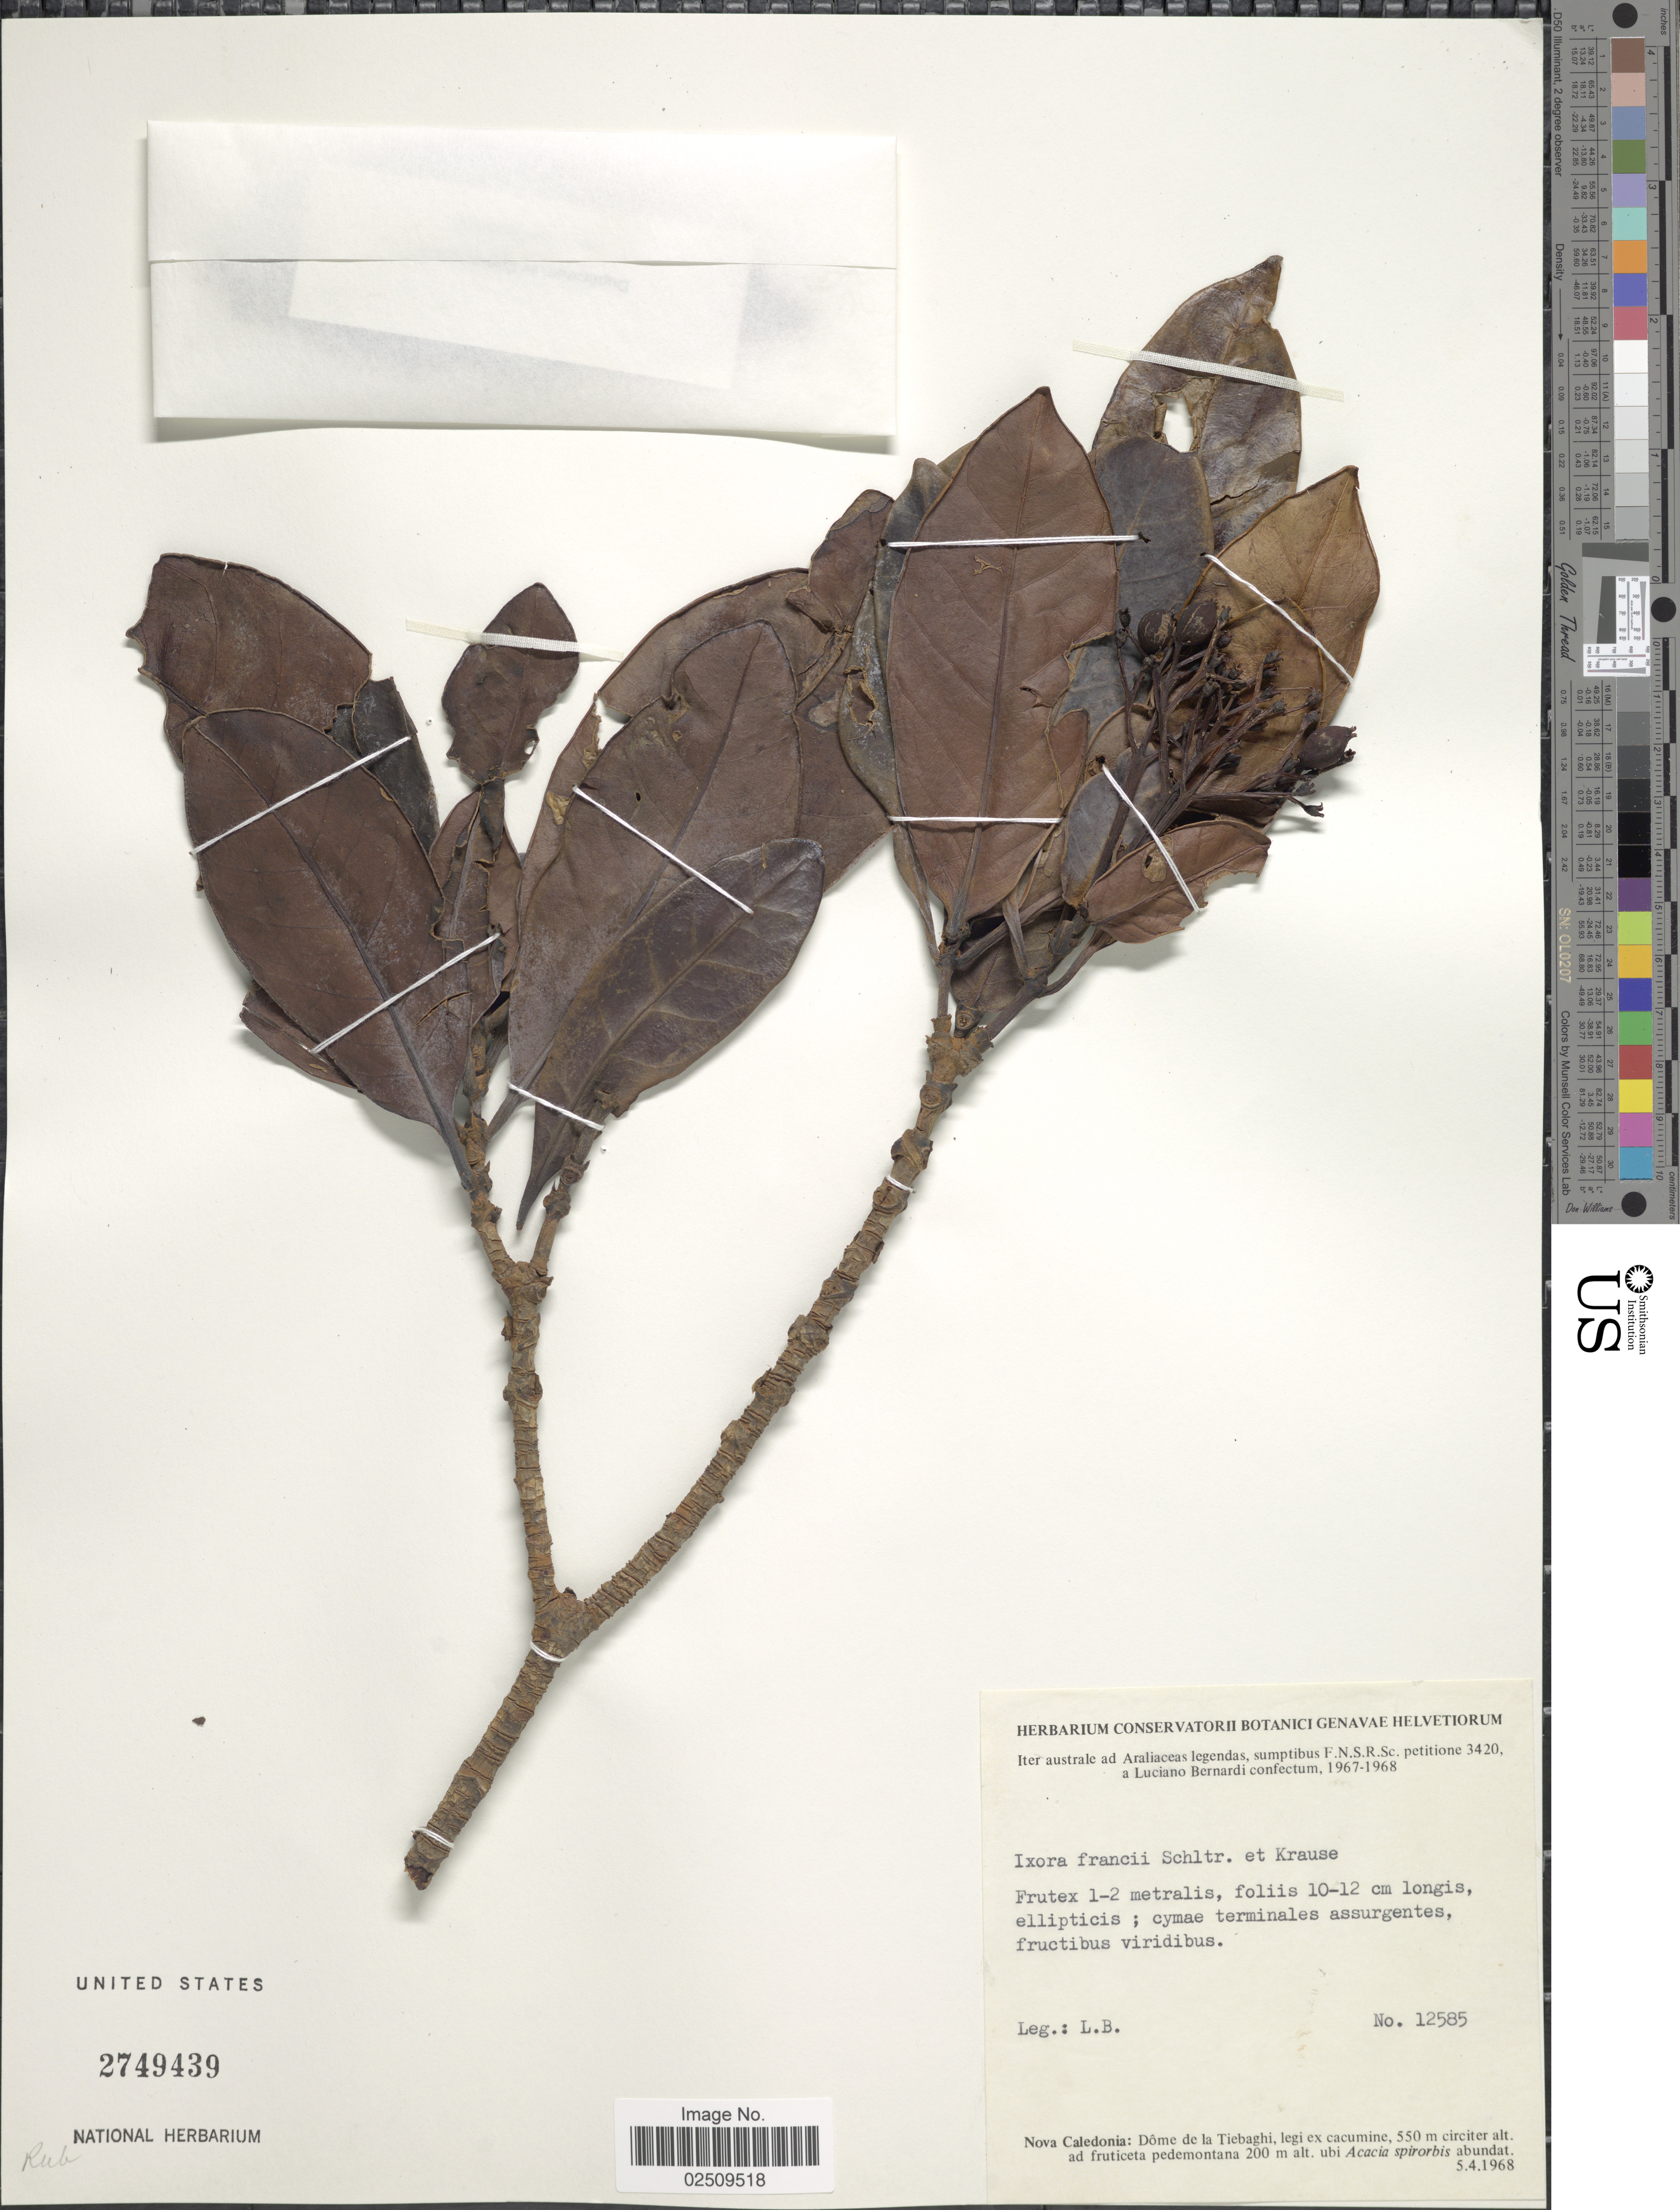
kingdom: Plantae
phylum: Tracheophyta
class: Magnoliopsida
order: Gentianales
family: Rubiaceae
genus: Ixora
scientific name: Ixora francii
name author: Schltr. & K. Krause in Schltr.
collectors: L. Bernardi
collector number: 12585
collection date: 1968-04-05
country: New Caledonia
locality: Dôme de la Tiebaghi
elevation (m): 550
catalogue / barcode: US 2749439